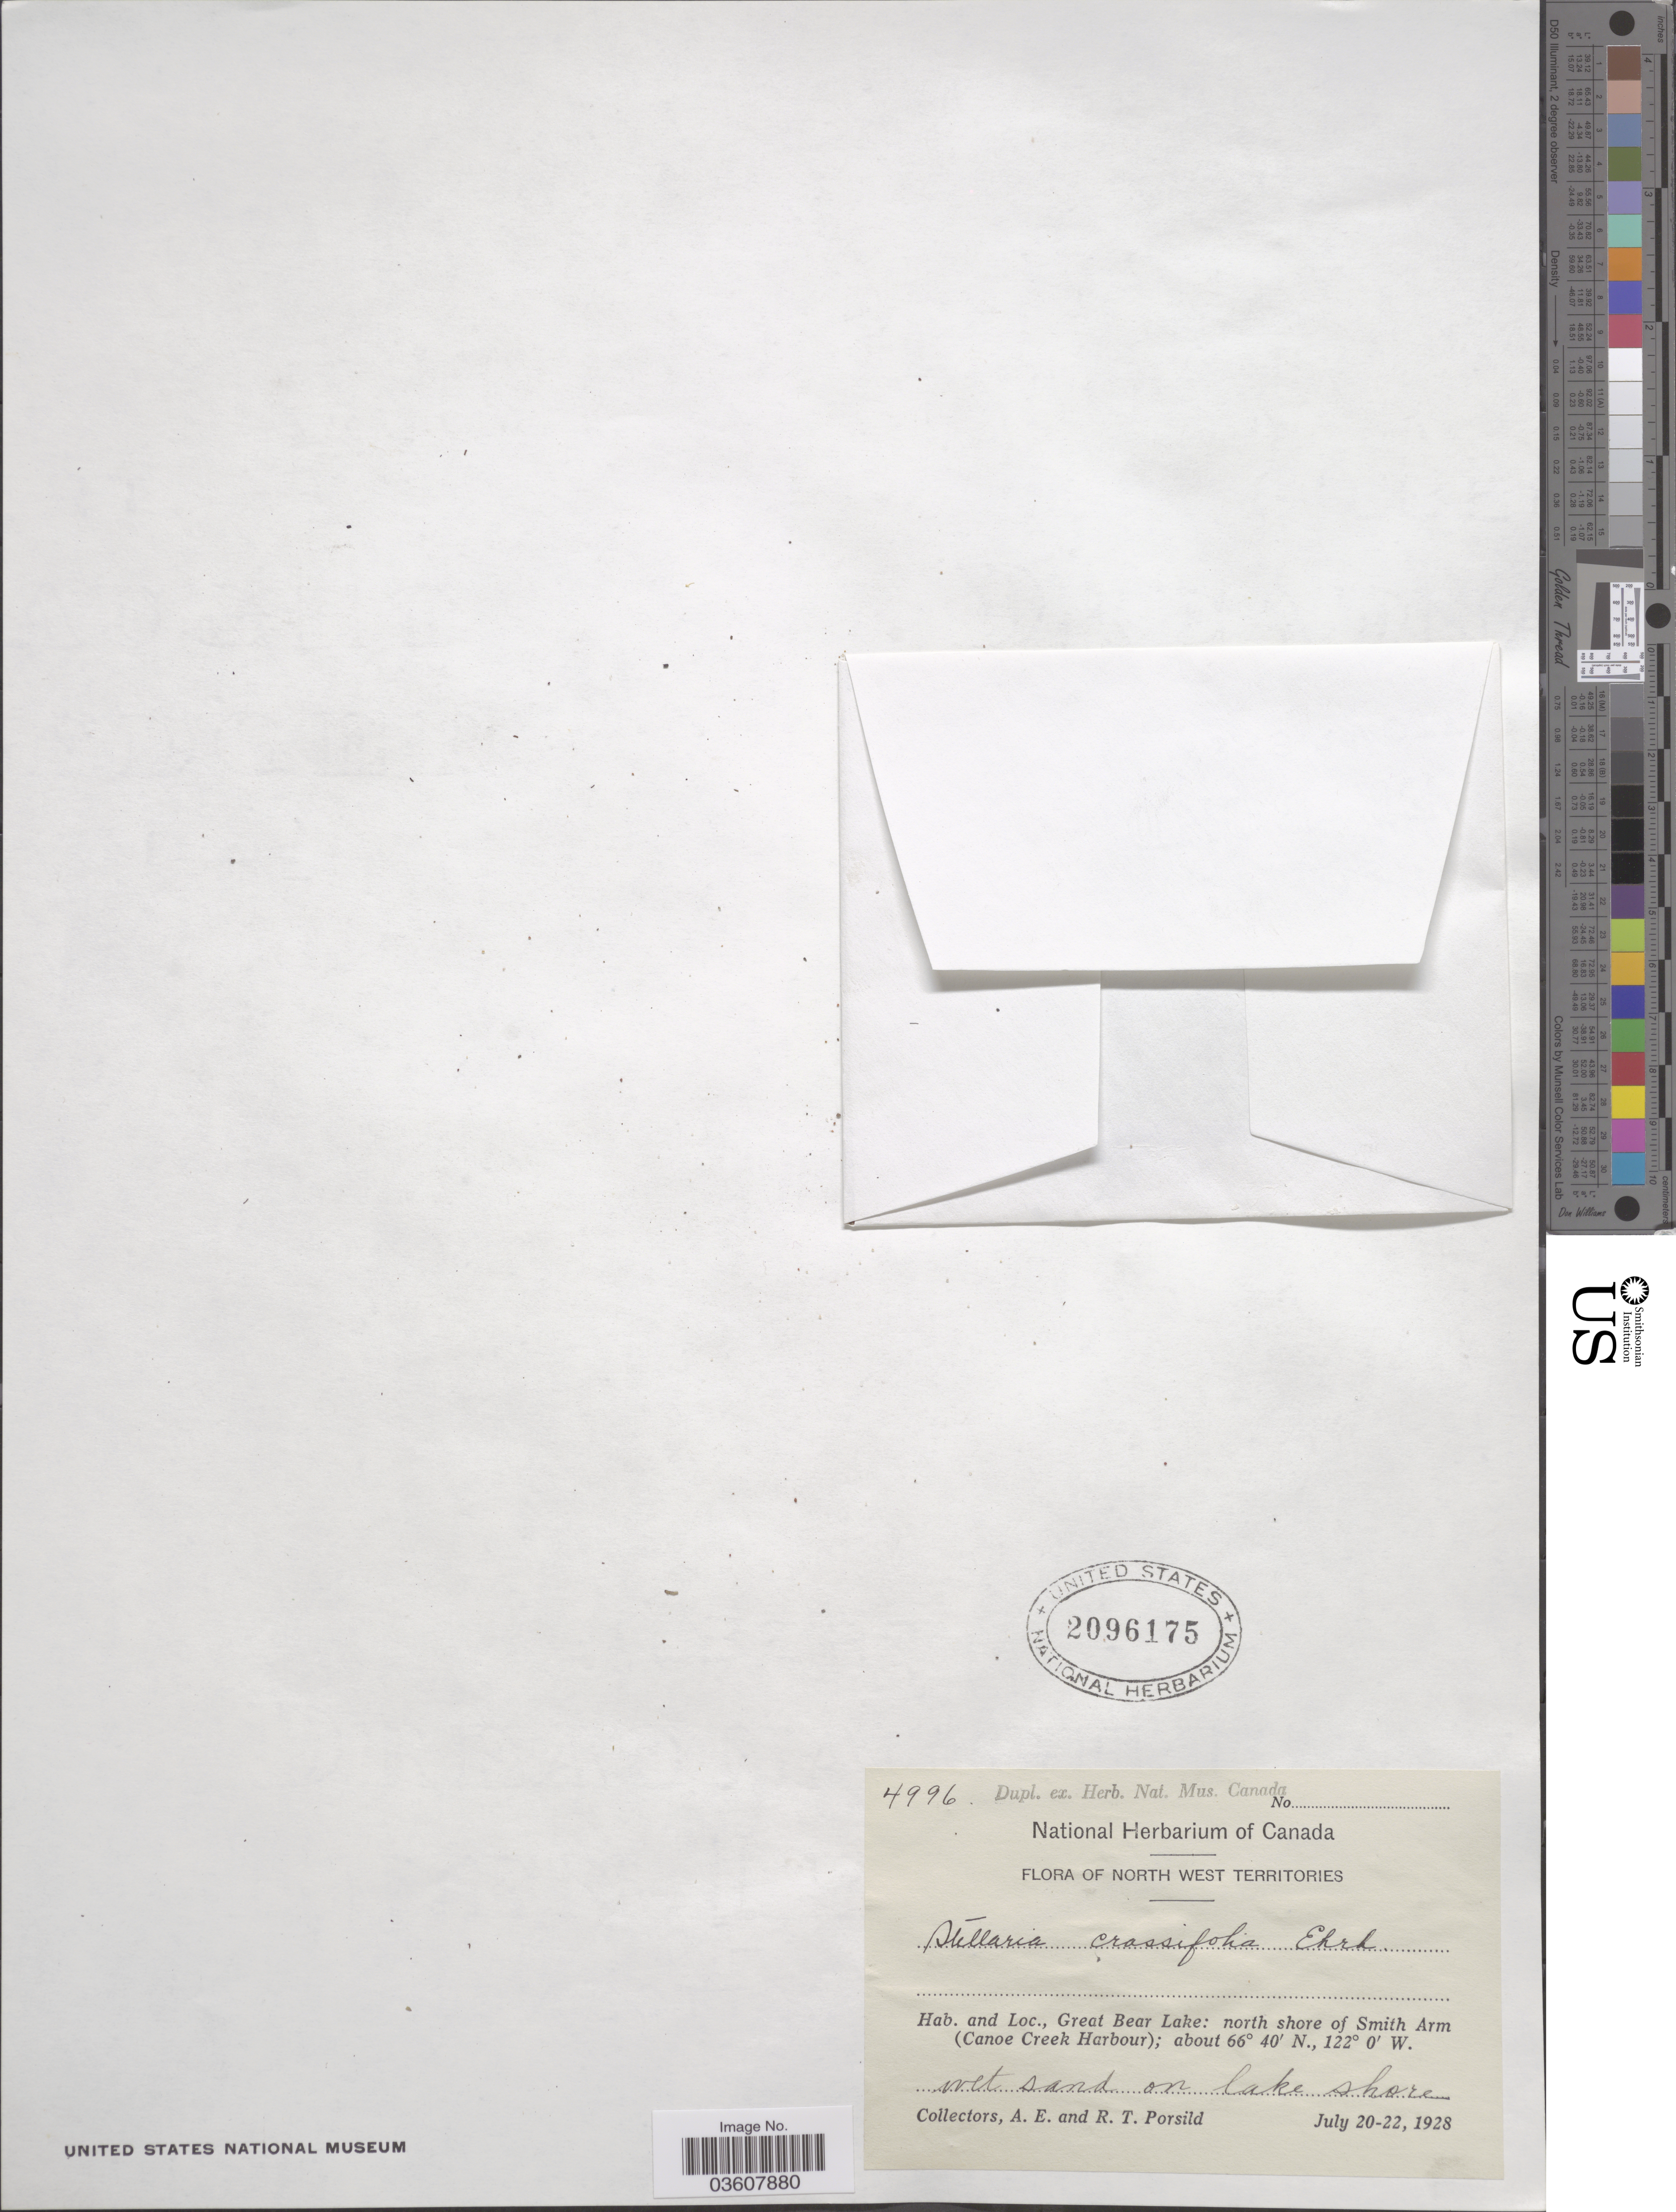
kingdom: Plantae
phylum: Tracheophyta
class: Magnoliopsida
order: Caryophyllales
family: Caryophyllaceae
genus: Stellaria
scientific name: Stellaria crassifolia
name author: Ehrh.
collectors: A. E. Porsild & R. T. Porsild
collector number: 4996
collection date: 1928-07-20/1928-07-22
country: Canada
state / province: Northwest Territories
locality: Great Bear Lake: north shore of Smith Arm (Canoe Creek Harbour). Wet sand on lake shore.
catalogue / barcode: US 2096175